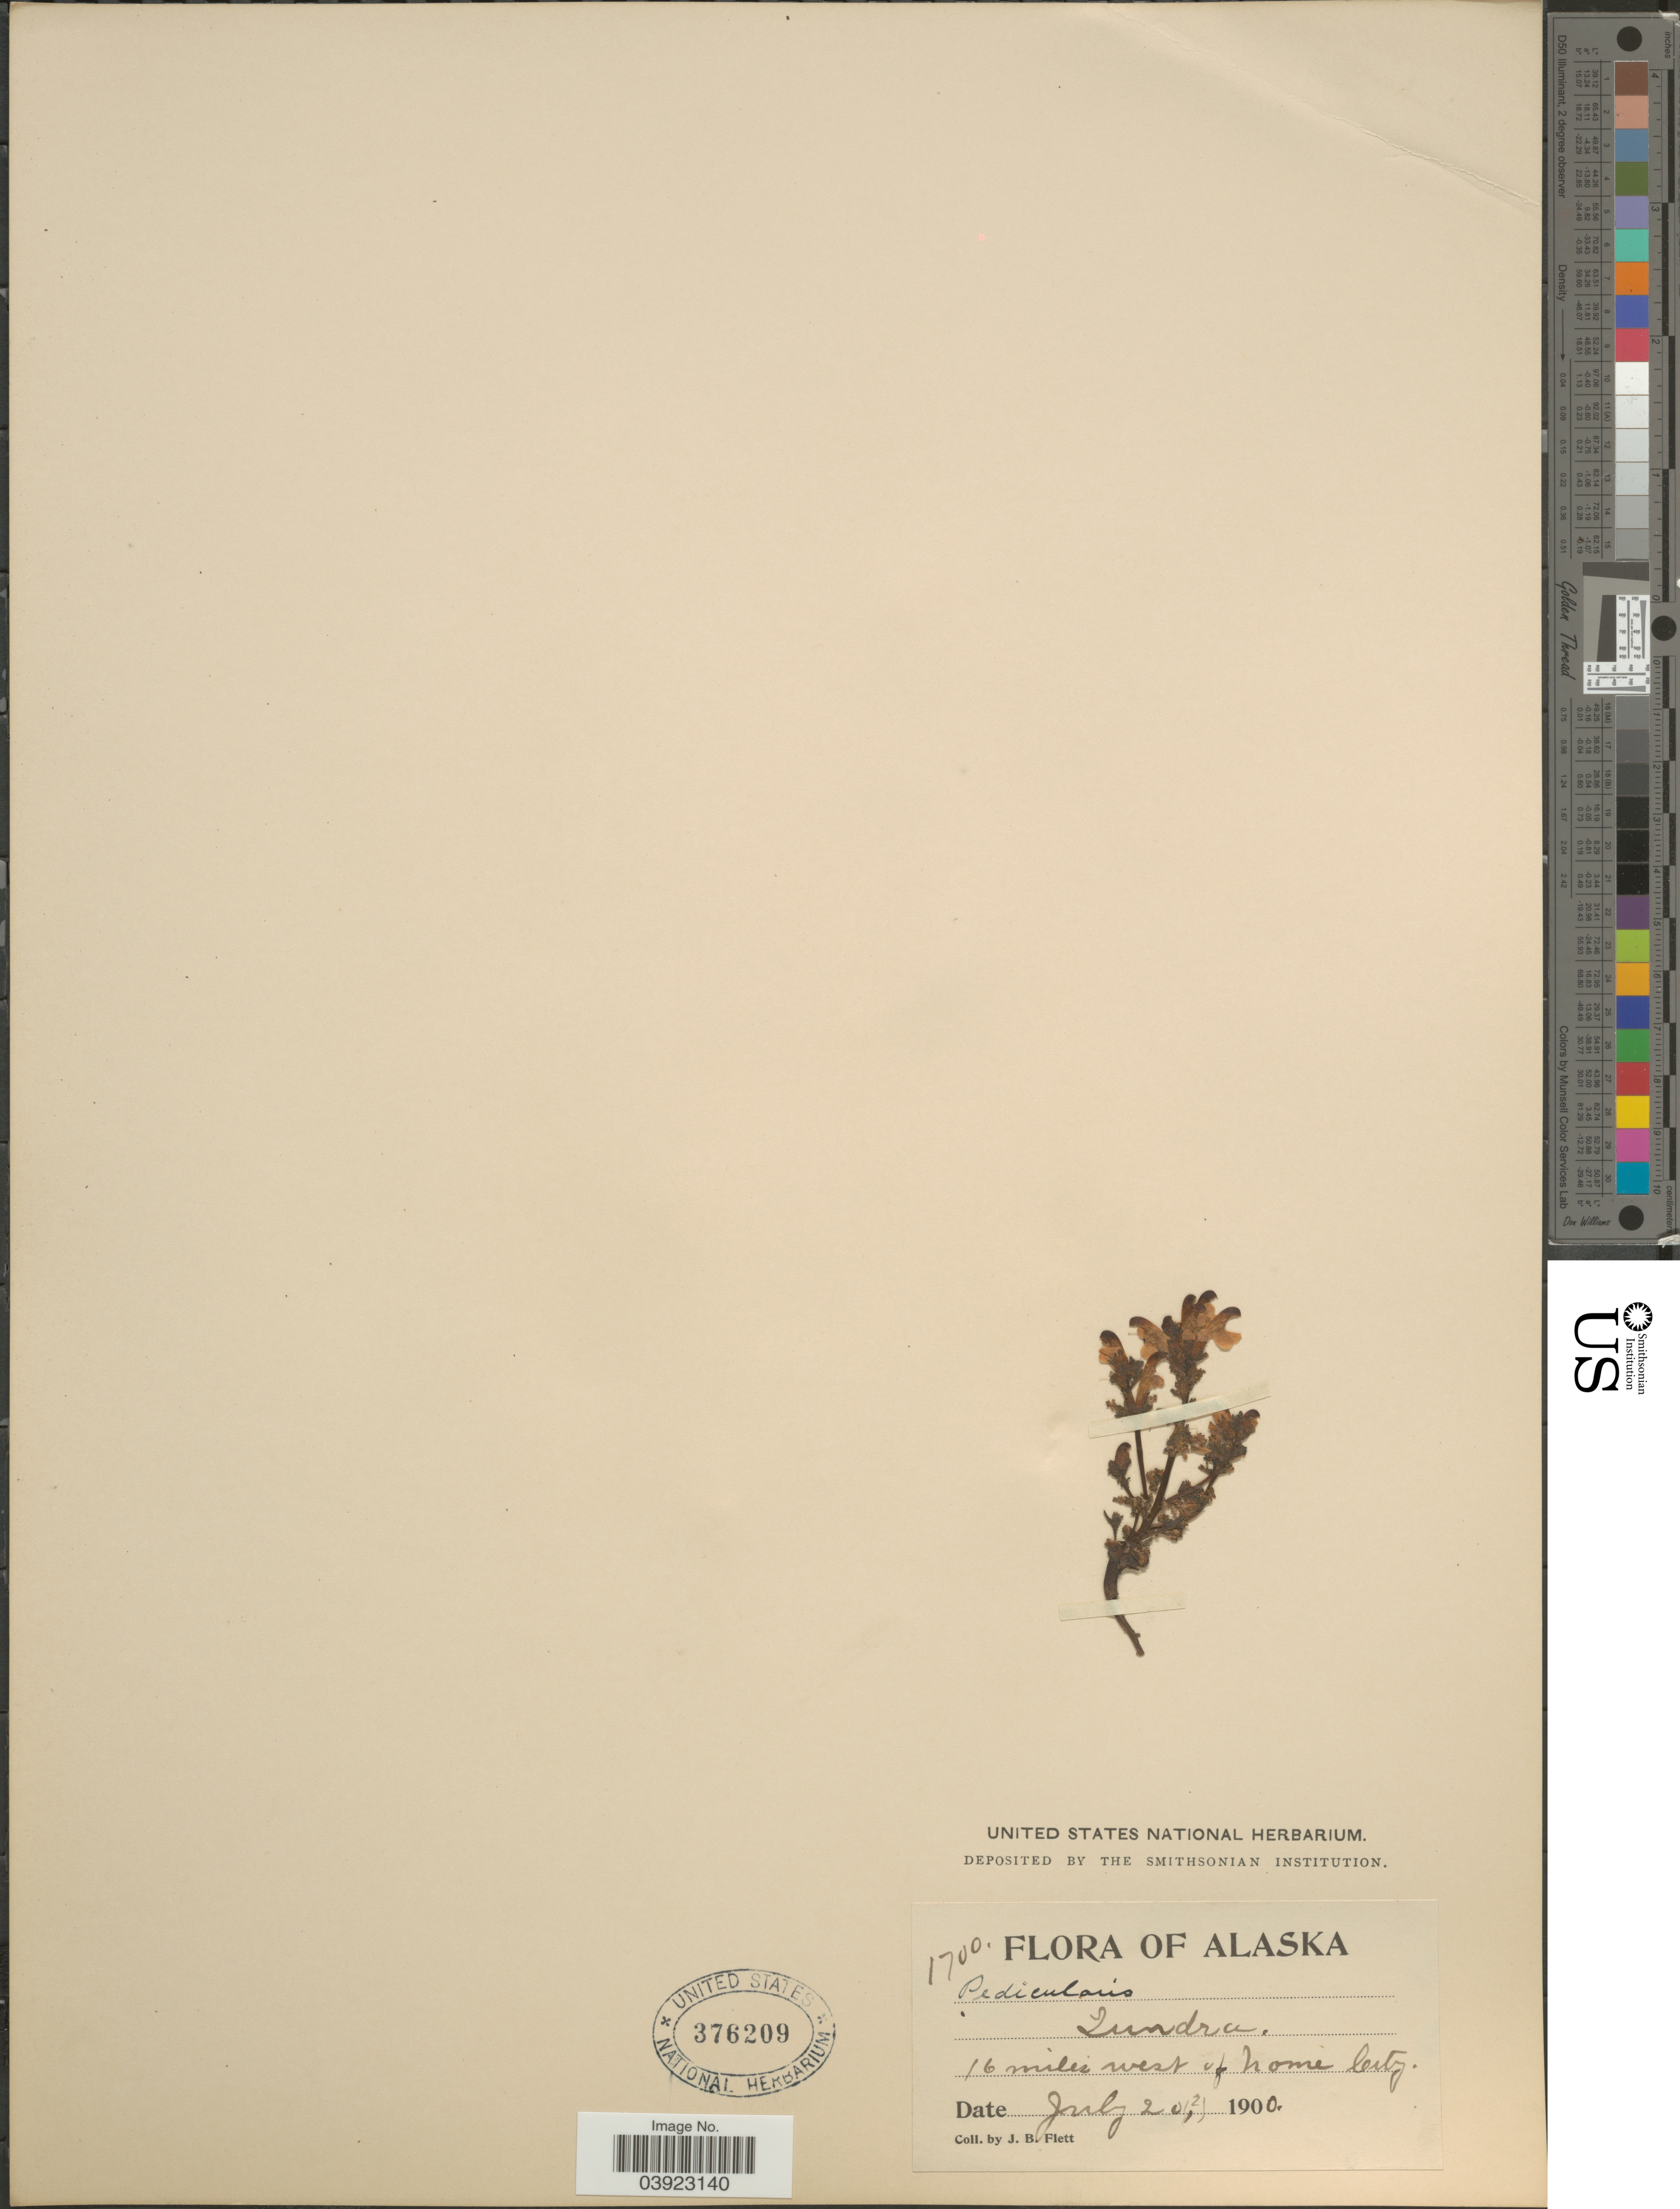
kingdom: Plantae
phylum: Tracheophyta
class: Magnoliopsida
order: Lamiales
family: Orobanchaceae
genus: Pedicularis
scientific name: Pedicularis parviflora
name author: Sm.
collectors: J. Flett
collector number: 1700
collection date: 1900-07-20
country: United States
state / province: Alaska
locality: Tundra, 16 miles west of Nome City.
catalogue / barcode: US 376209